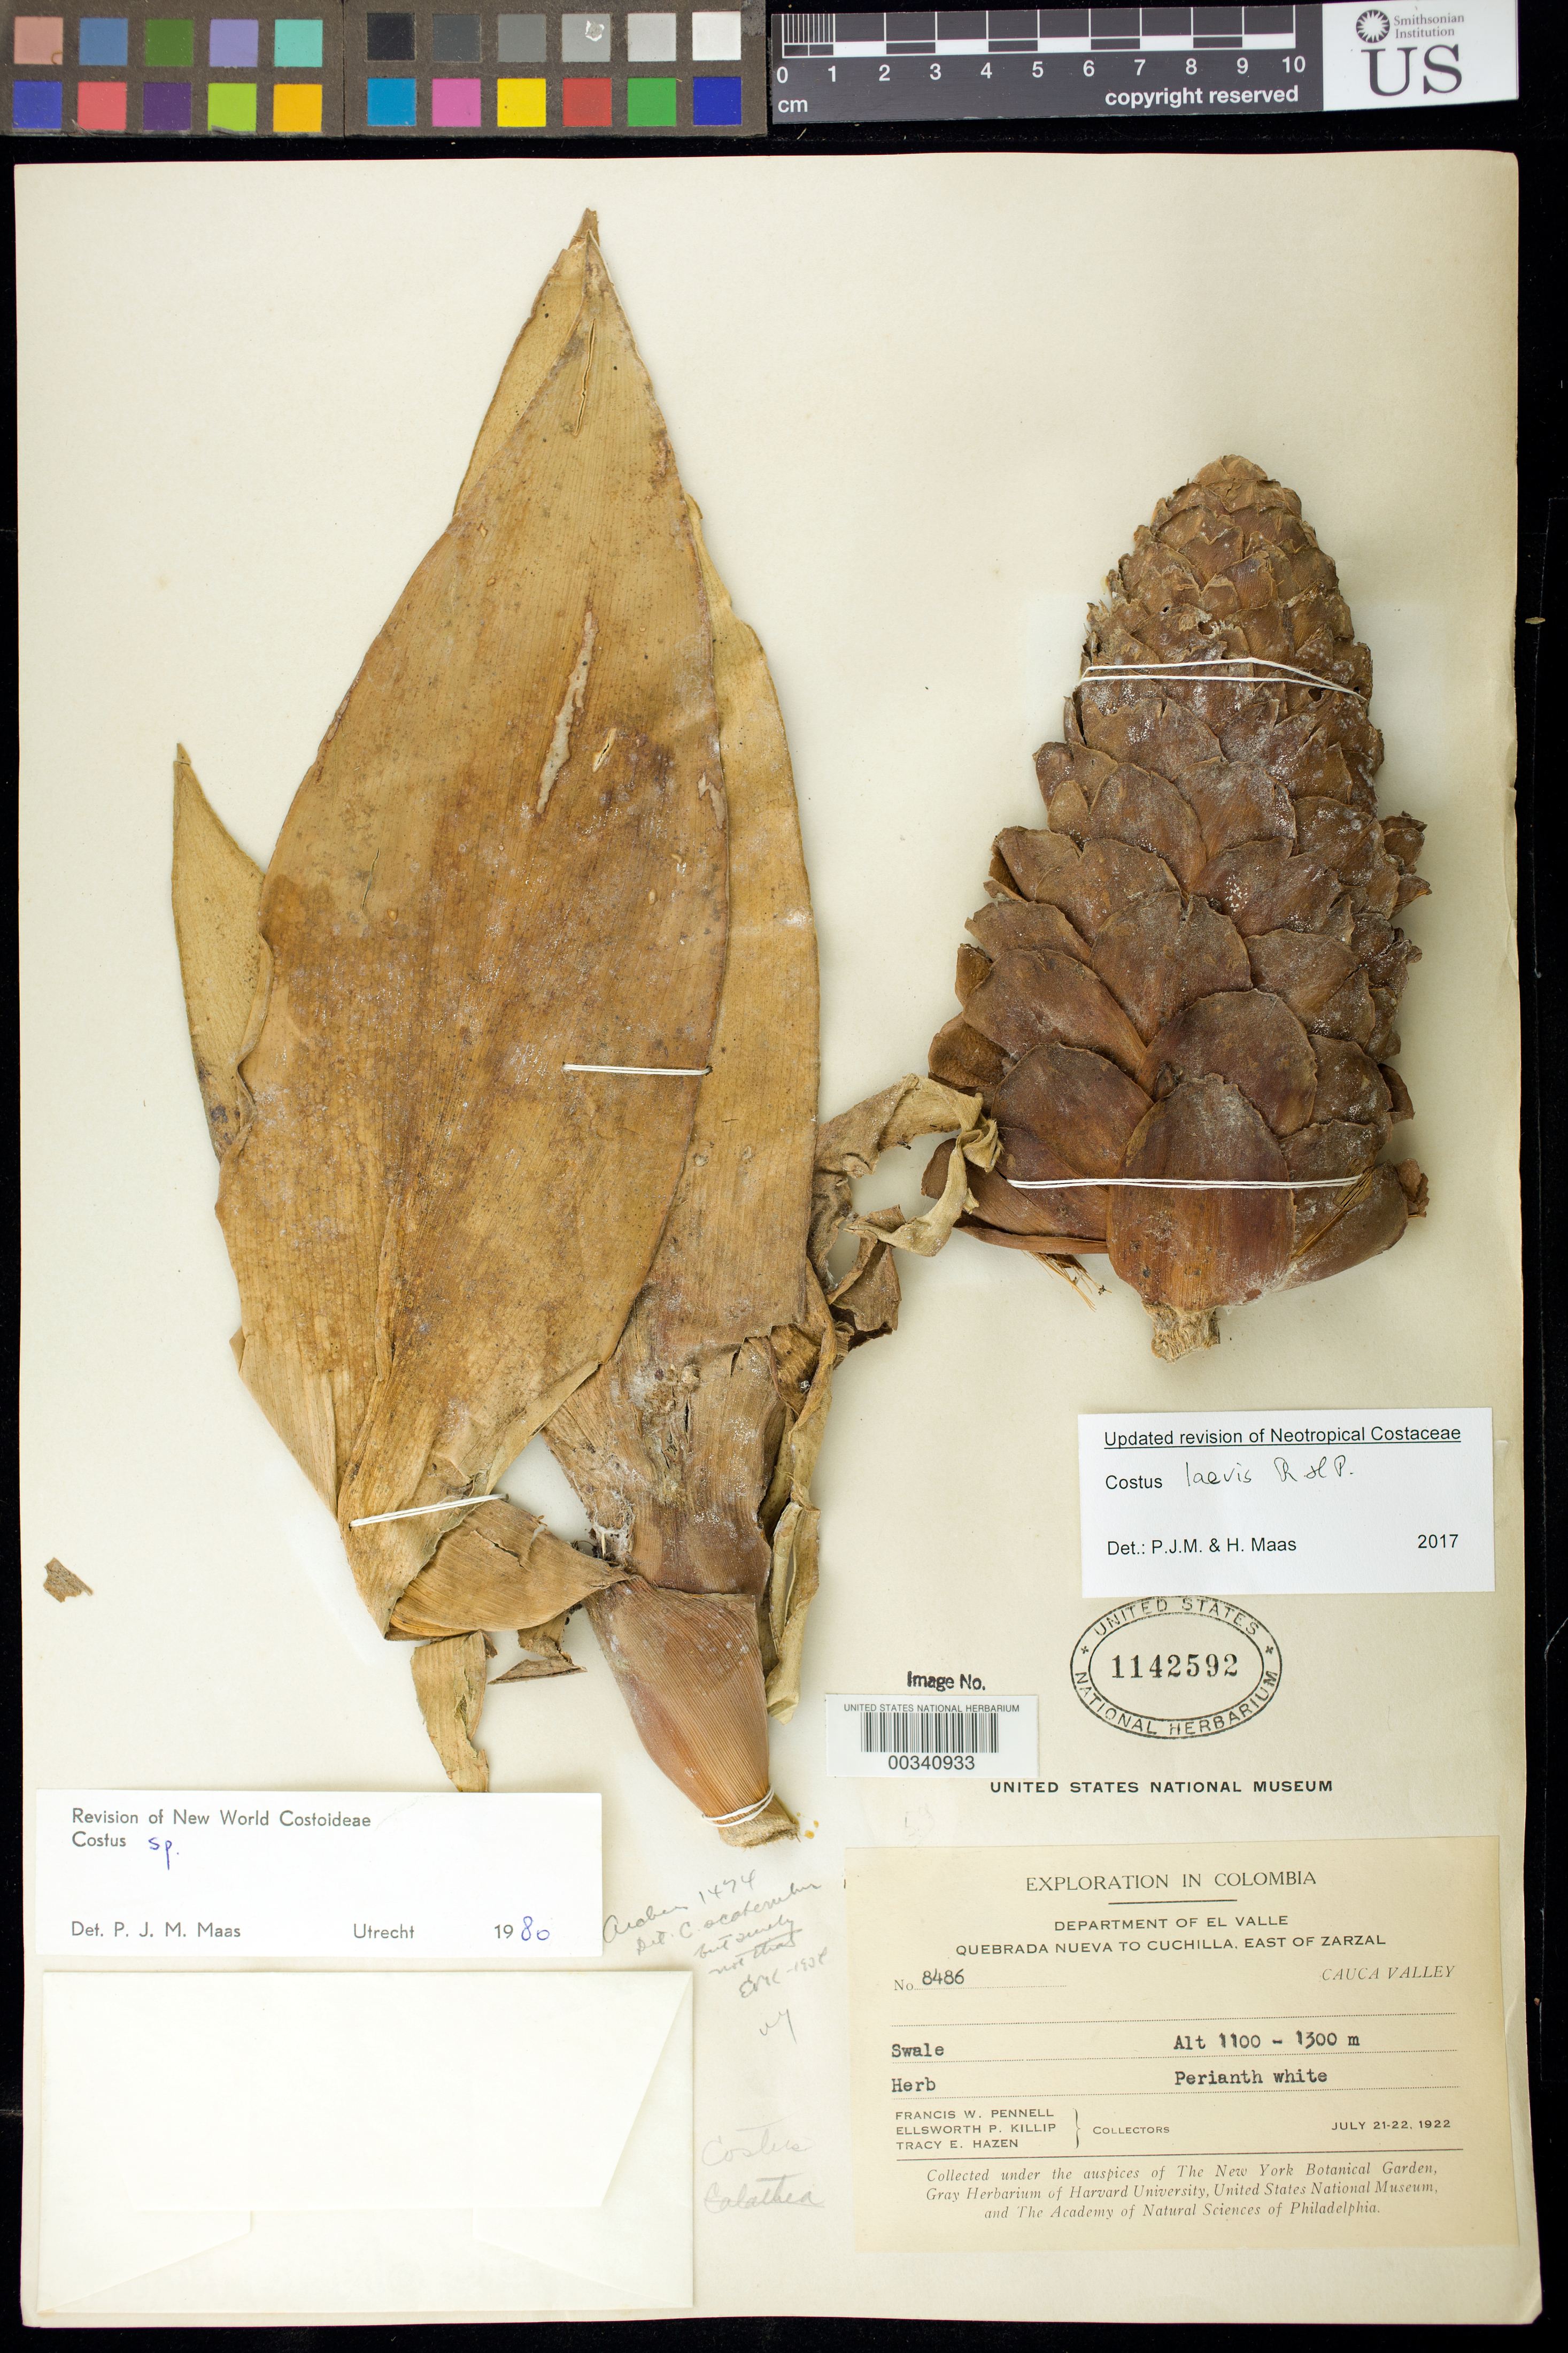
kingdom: Plantae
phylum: Tracheophyta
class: Liliopsida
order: Zingiberales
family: Costaceae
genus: Costus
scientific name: Costus laevis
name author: Ruiz & Pav.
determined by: Maas, Paul J.; Maas, H.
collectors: F. W. Pennell, E. P. Killip & T. E. Hazen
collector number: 8486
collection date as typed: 21 Jul 1922 to 22 Jul 1922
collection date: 1922-07-21/1922-07-22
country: Colombia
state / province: Valle del Cauca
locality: Dept of El Valle, Quebrada Nueva to Cuchilla, E of Zarzal, Cauca Valley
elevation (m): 1100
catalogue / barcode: US 1142592